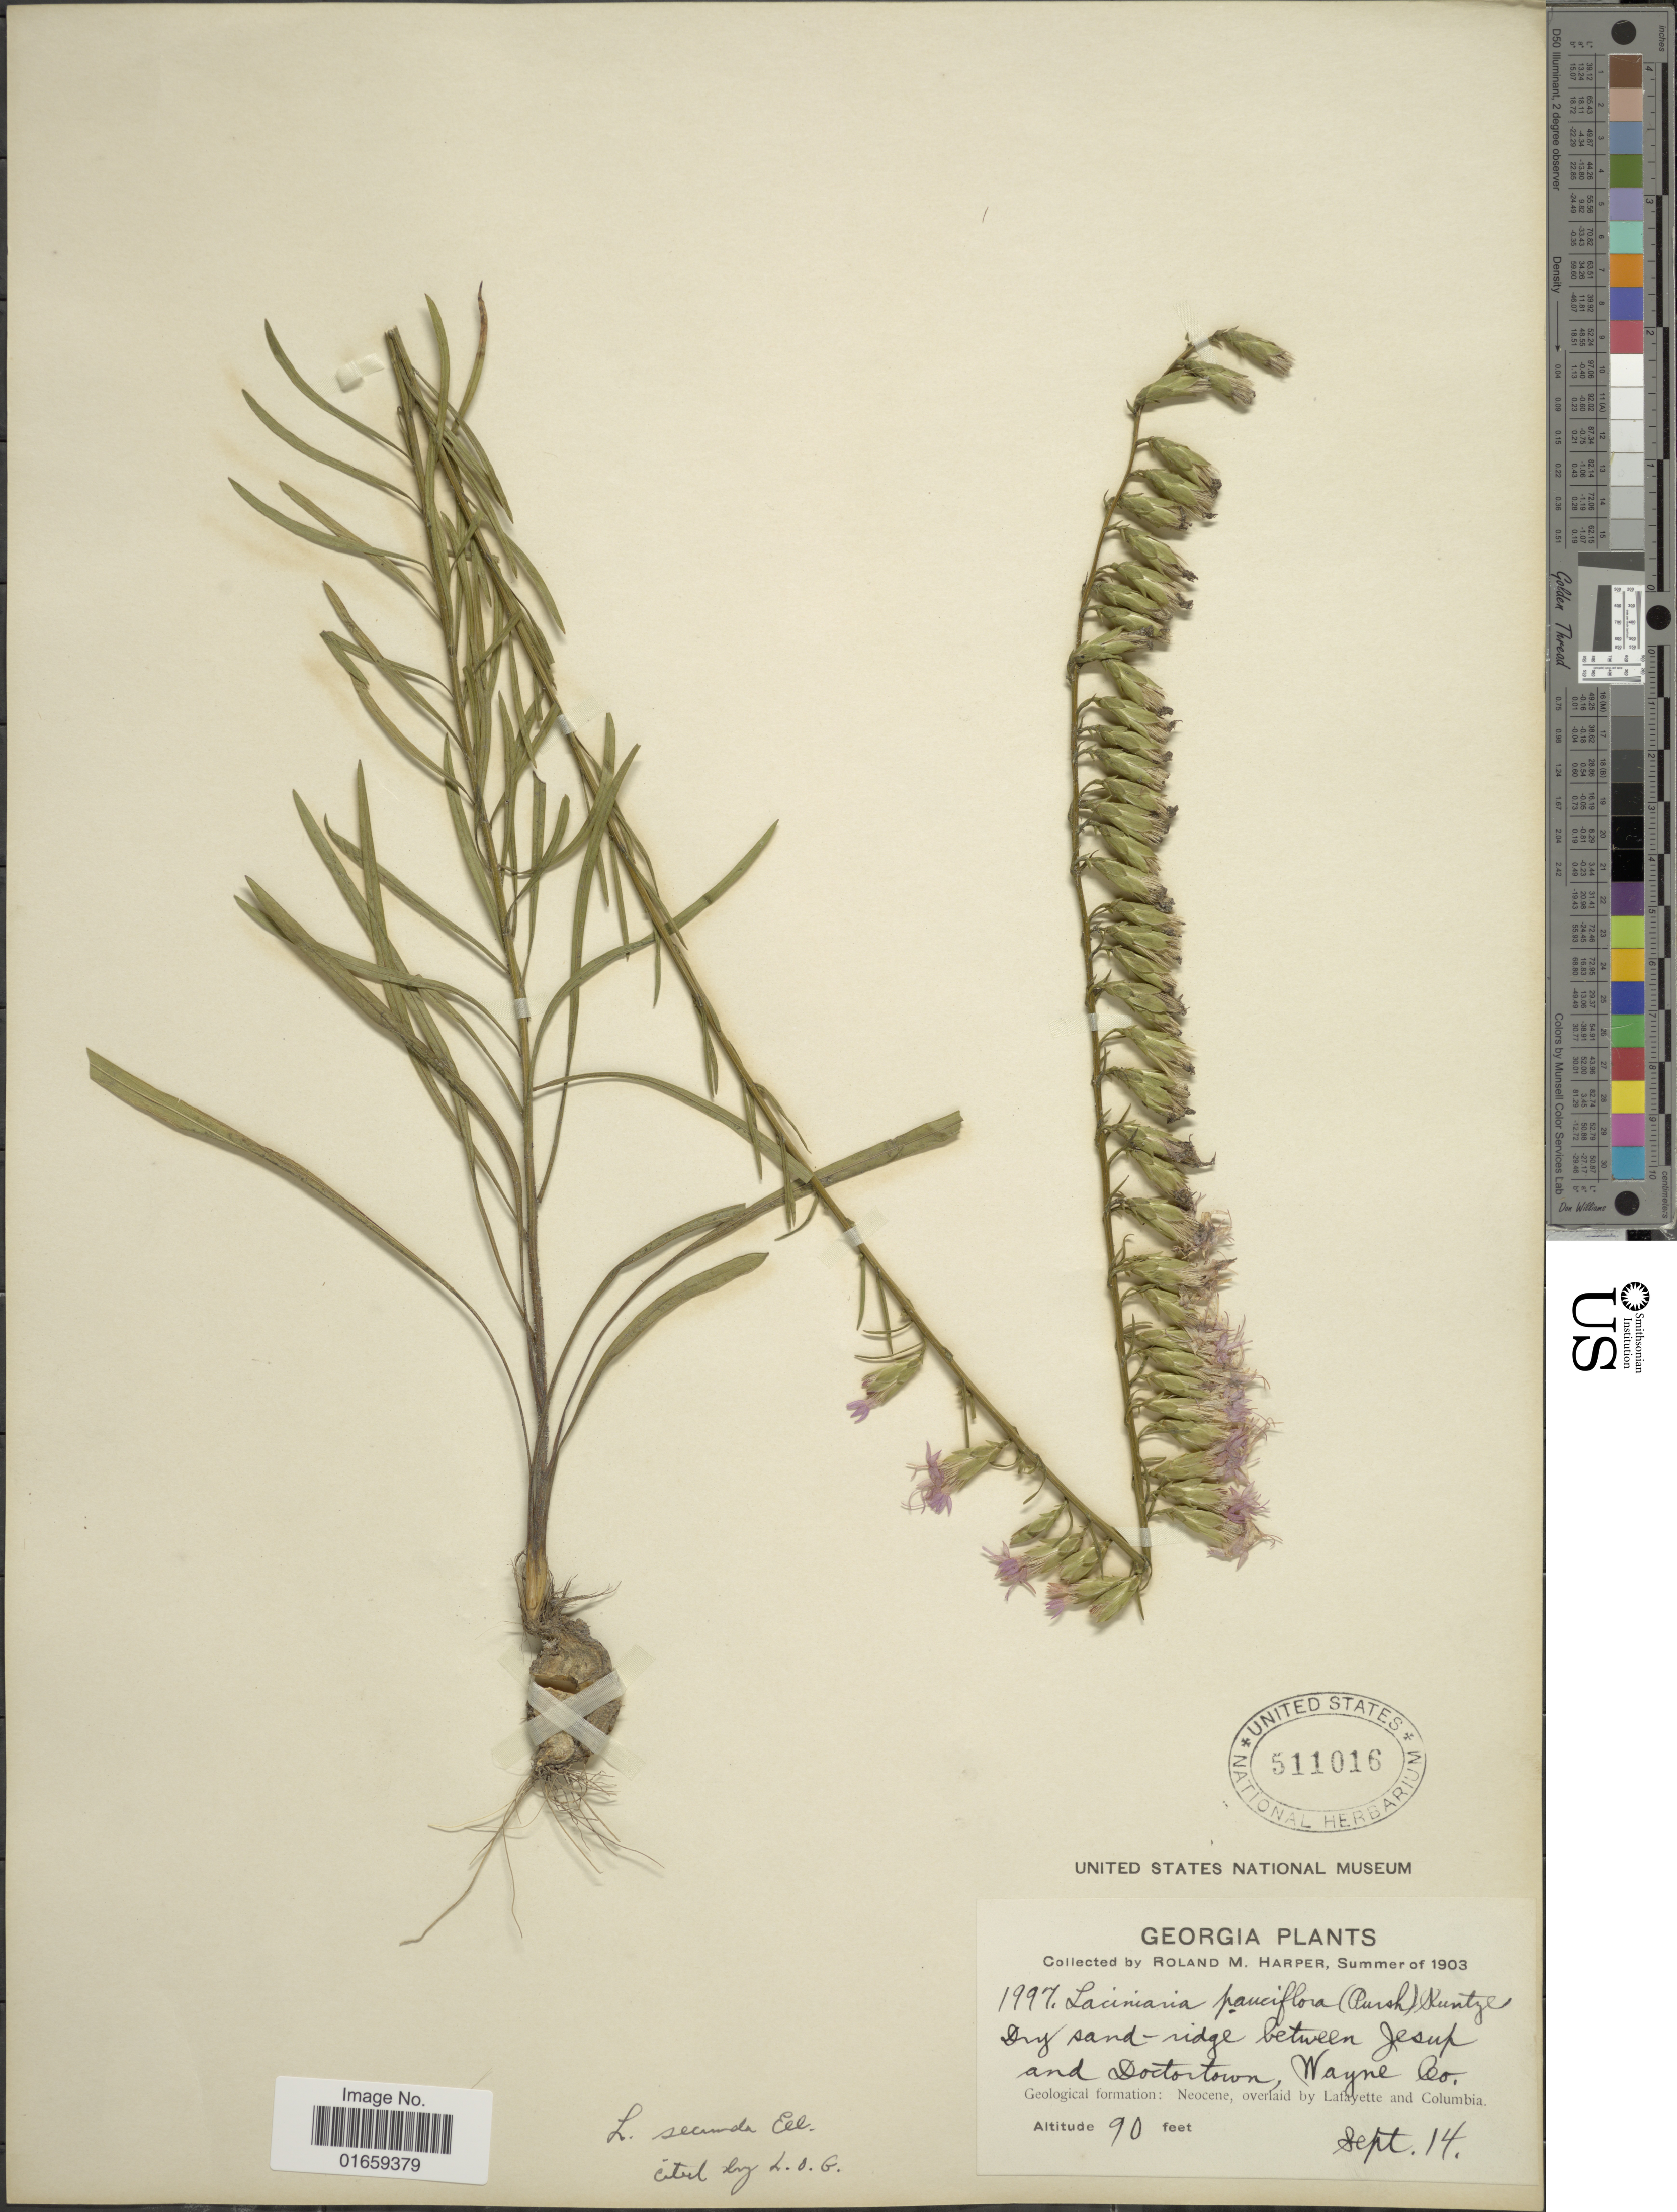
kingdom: Plantae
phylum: Tracheophyta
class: Magnoliopsida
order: Asterales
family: Asteraceae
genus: Liatris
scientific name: Liatris secunda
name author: Elliott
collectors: R. M. Harper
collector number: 1997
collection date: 1903-09-14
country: United States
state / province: Georgia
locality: Between Jesup and Doctortown, Wayne Co.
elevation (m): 27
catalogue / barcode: US 511016